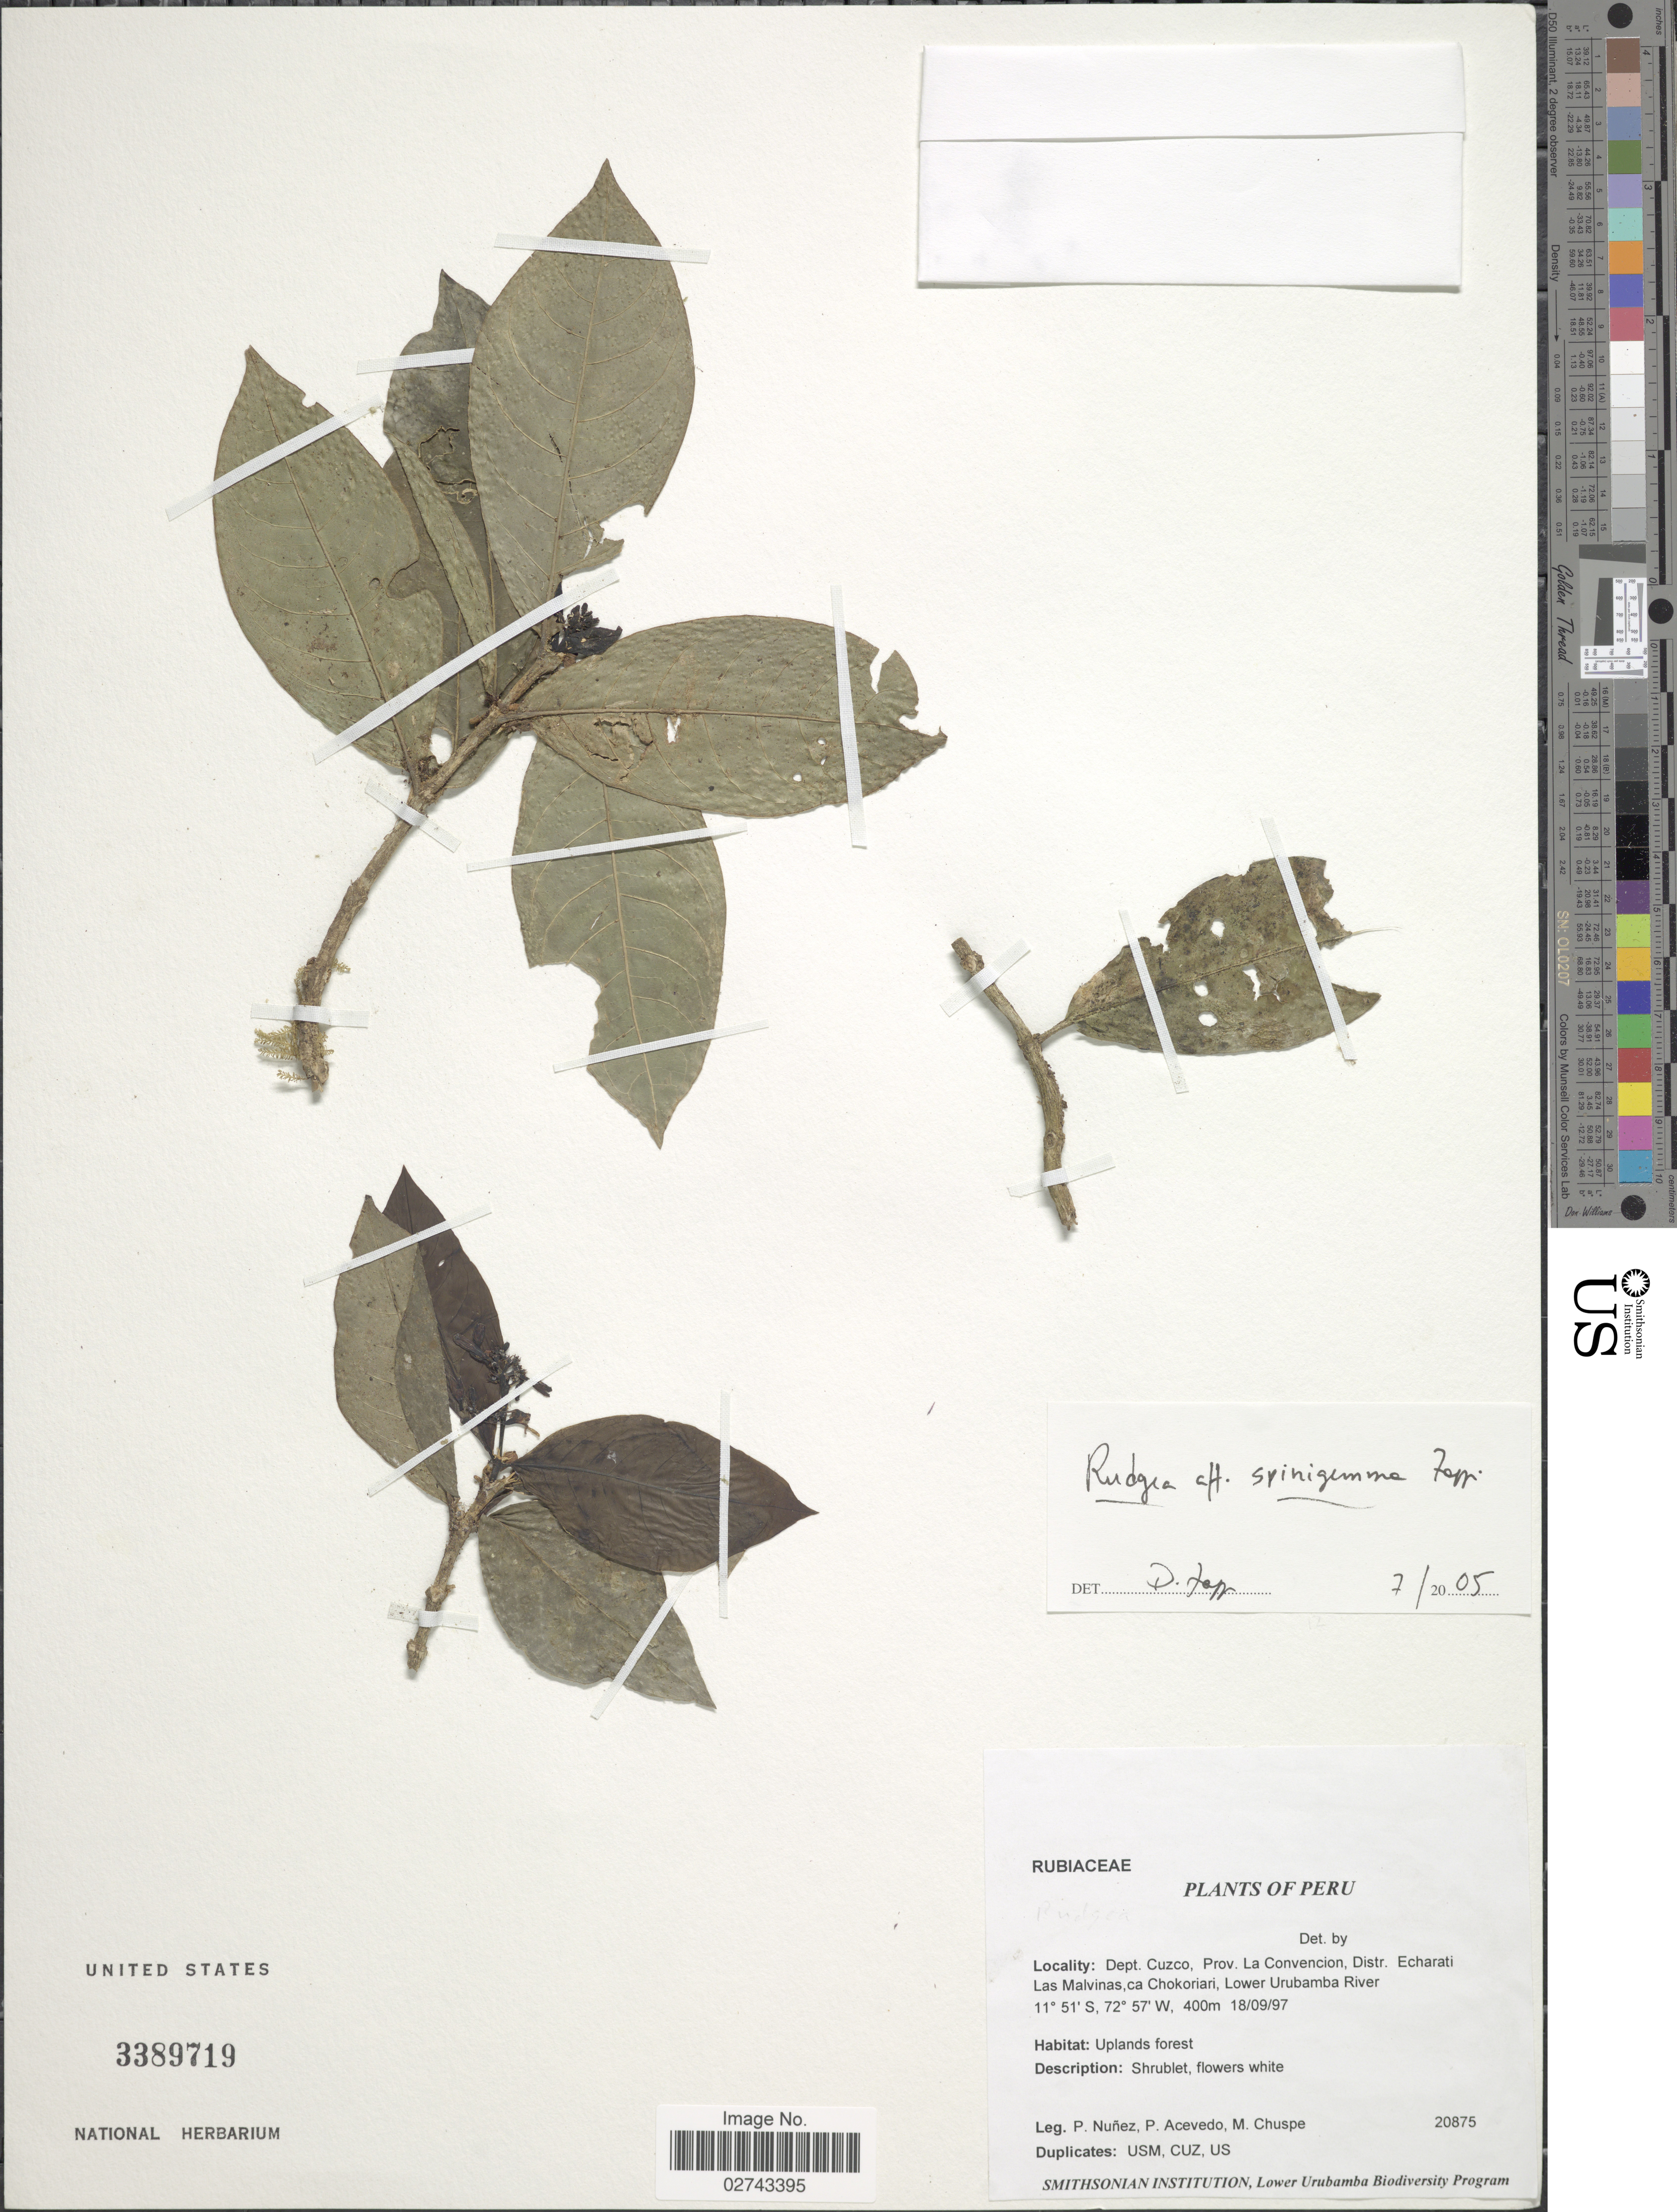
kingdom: Plantae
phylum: Tracheophyta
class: Magnoliopsida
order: Gentianales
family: Rubiaceae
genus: Rudgea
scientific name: Rudgea spinigemma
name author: Zappi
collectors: P. Nuñez V., P. Acevedo-Rodr. & M. Chuspe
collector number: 20875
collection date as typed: Transcribed d/m/y: 18/9/97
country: Peru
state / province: Cusco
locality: Dept. Cuzco, Prov. La Convencion, Distr. Echarati Las Malvinas, ca Chokoriari, Lower Urubamba River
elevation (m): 400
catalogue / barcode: US 3389719